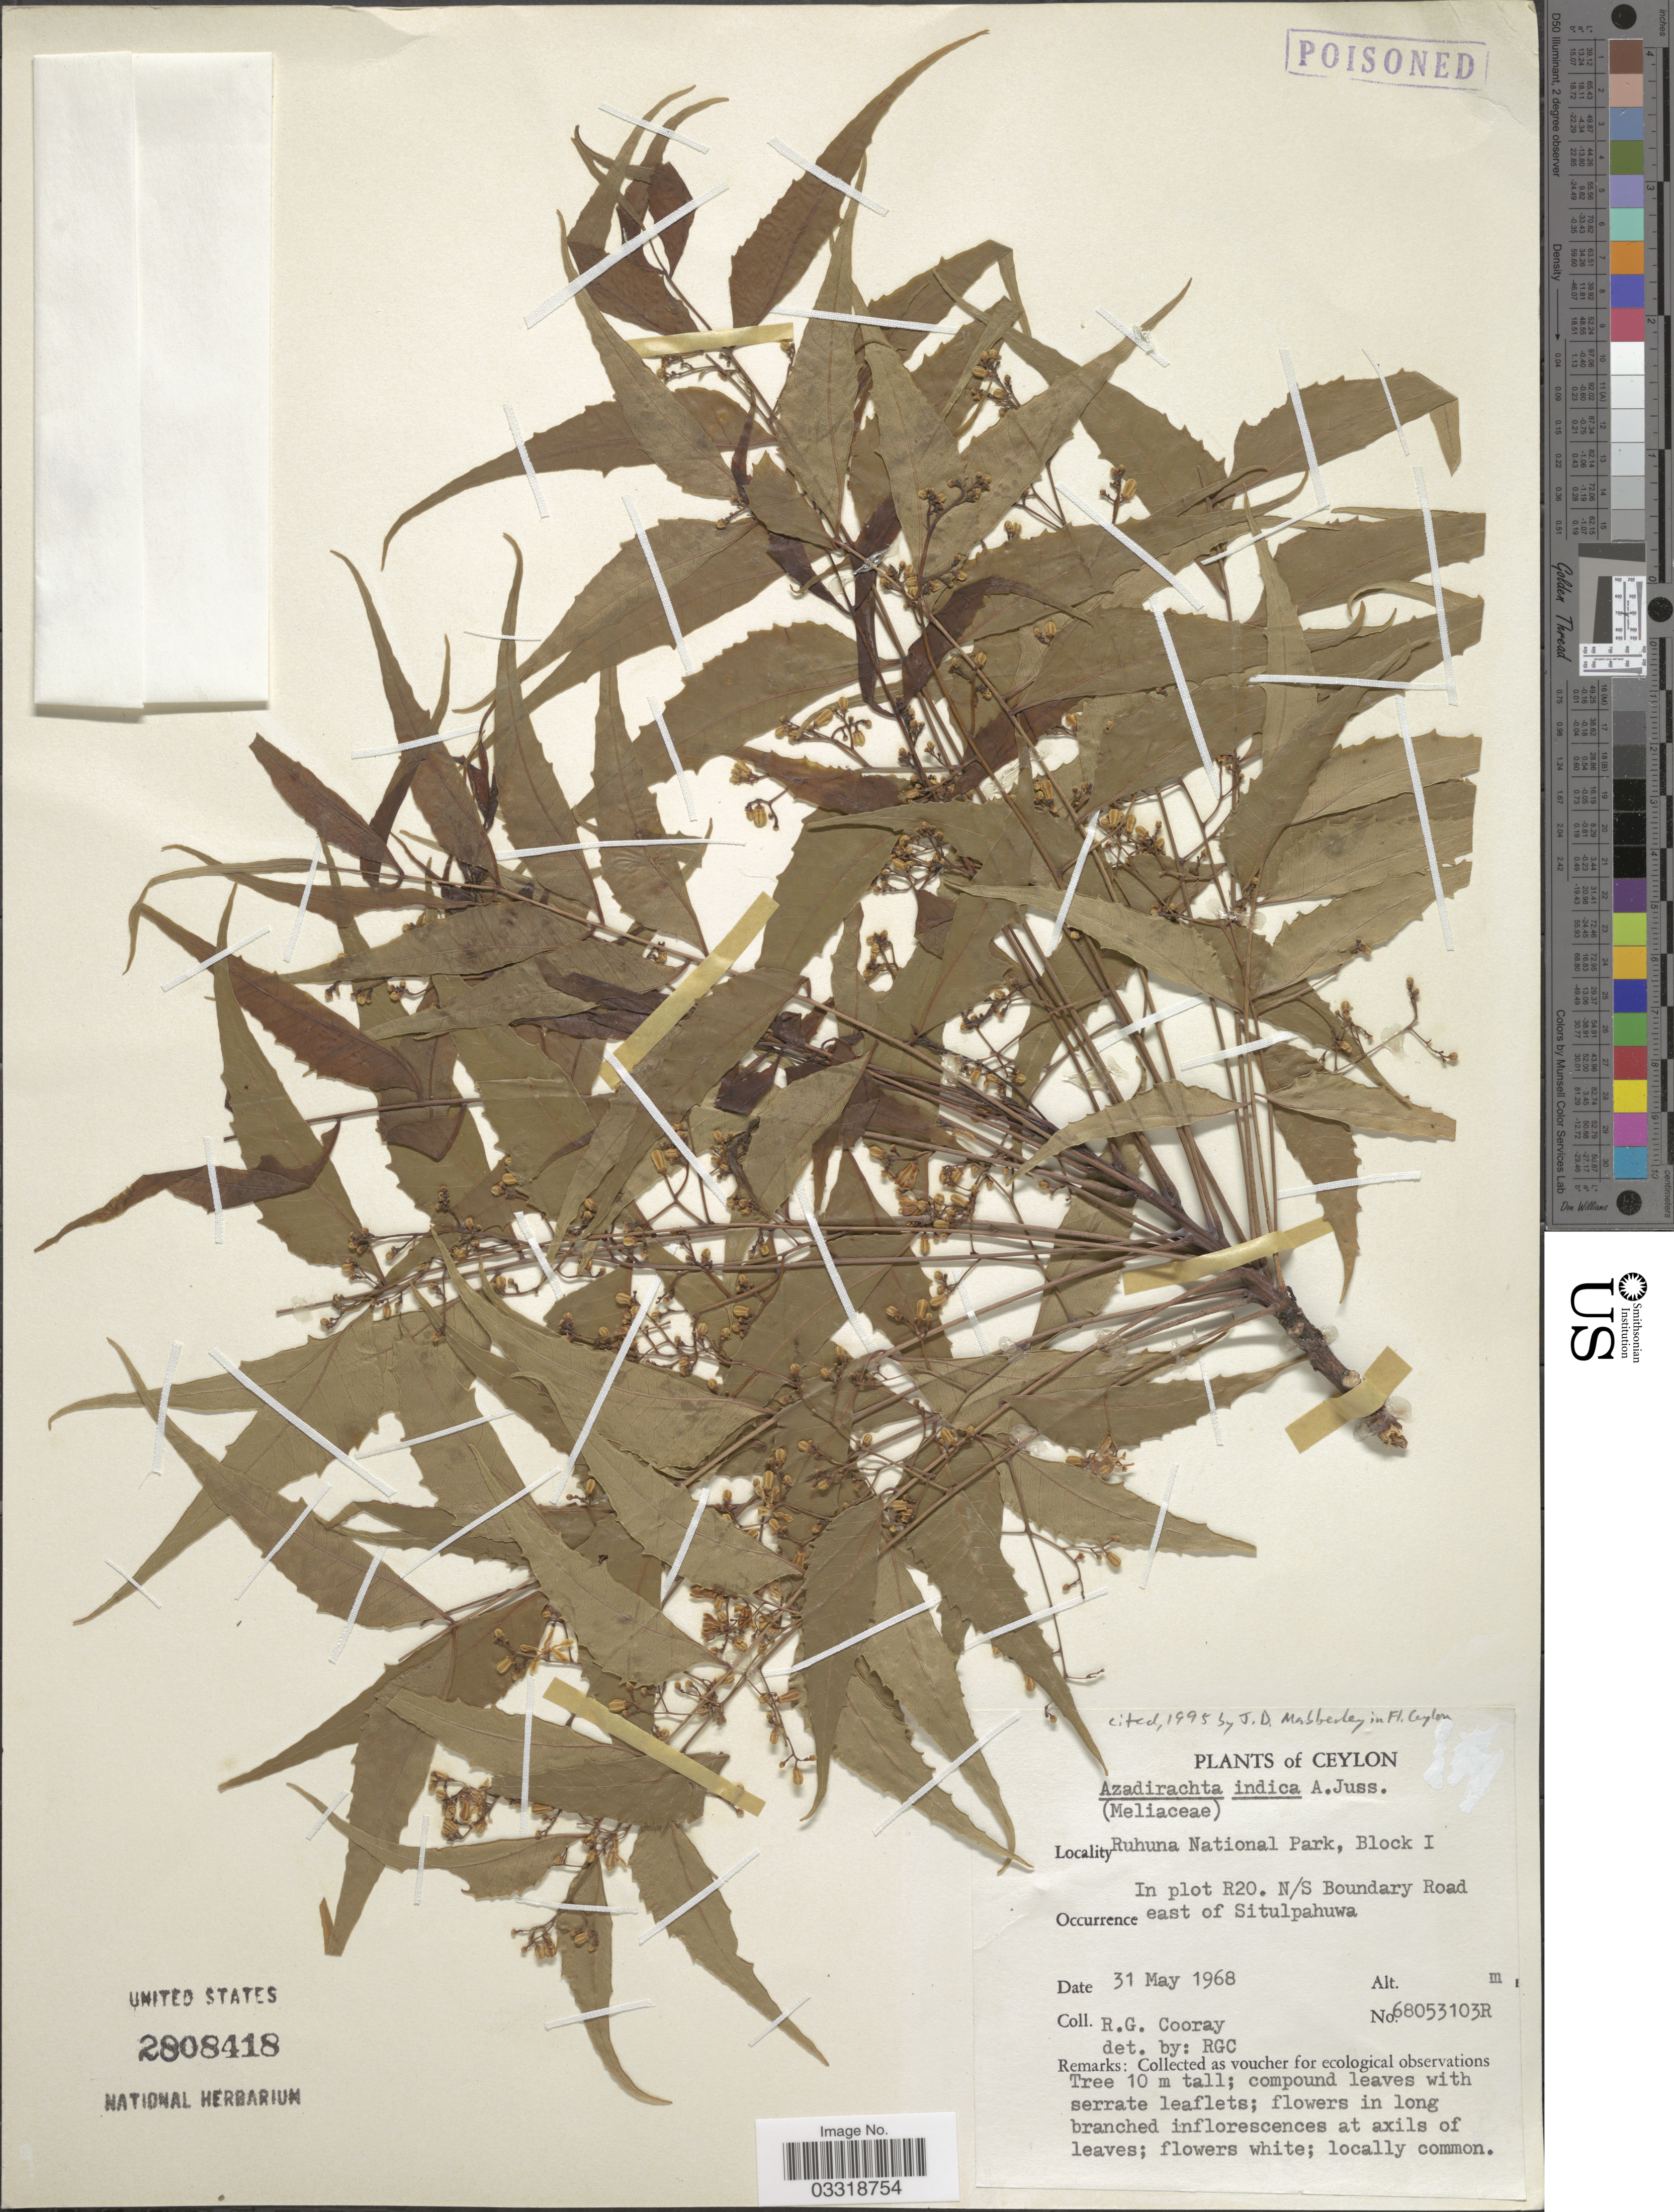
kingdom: Plantae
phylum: Tracheophyta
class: Magnoliopsida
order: Sapindales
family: Meliaceae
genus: Azadirachta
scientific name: Azadirachta indica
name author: A. Juss.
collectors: R. Cooray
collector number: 68053103R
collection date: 1968-05-31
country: Sri Lanka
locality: Ceylon. Ruhuna National Park, Block I. In plot R20. N/S Boundary Road east of Situlpahuwa.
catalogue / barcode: US 2808418